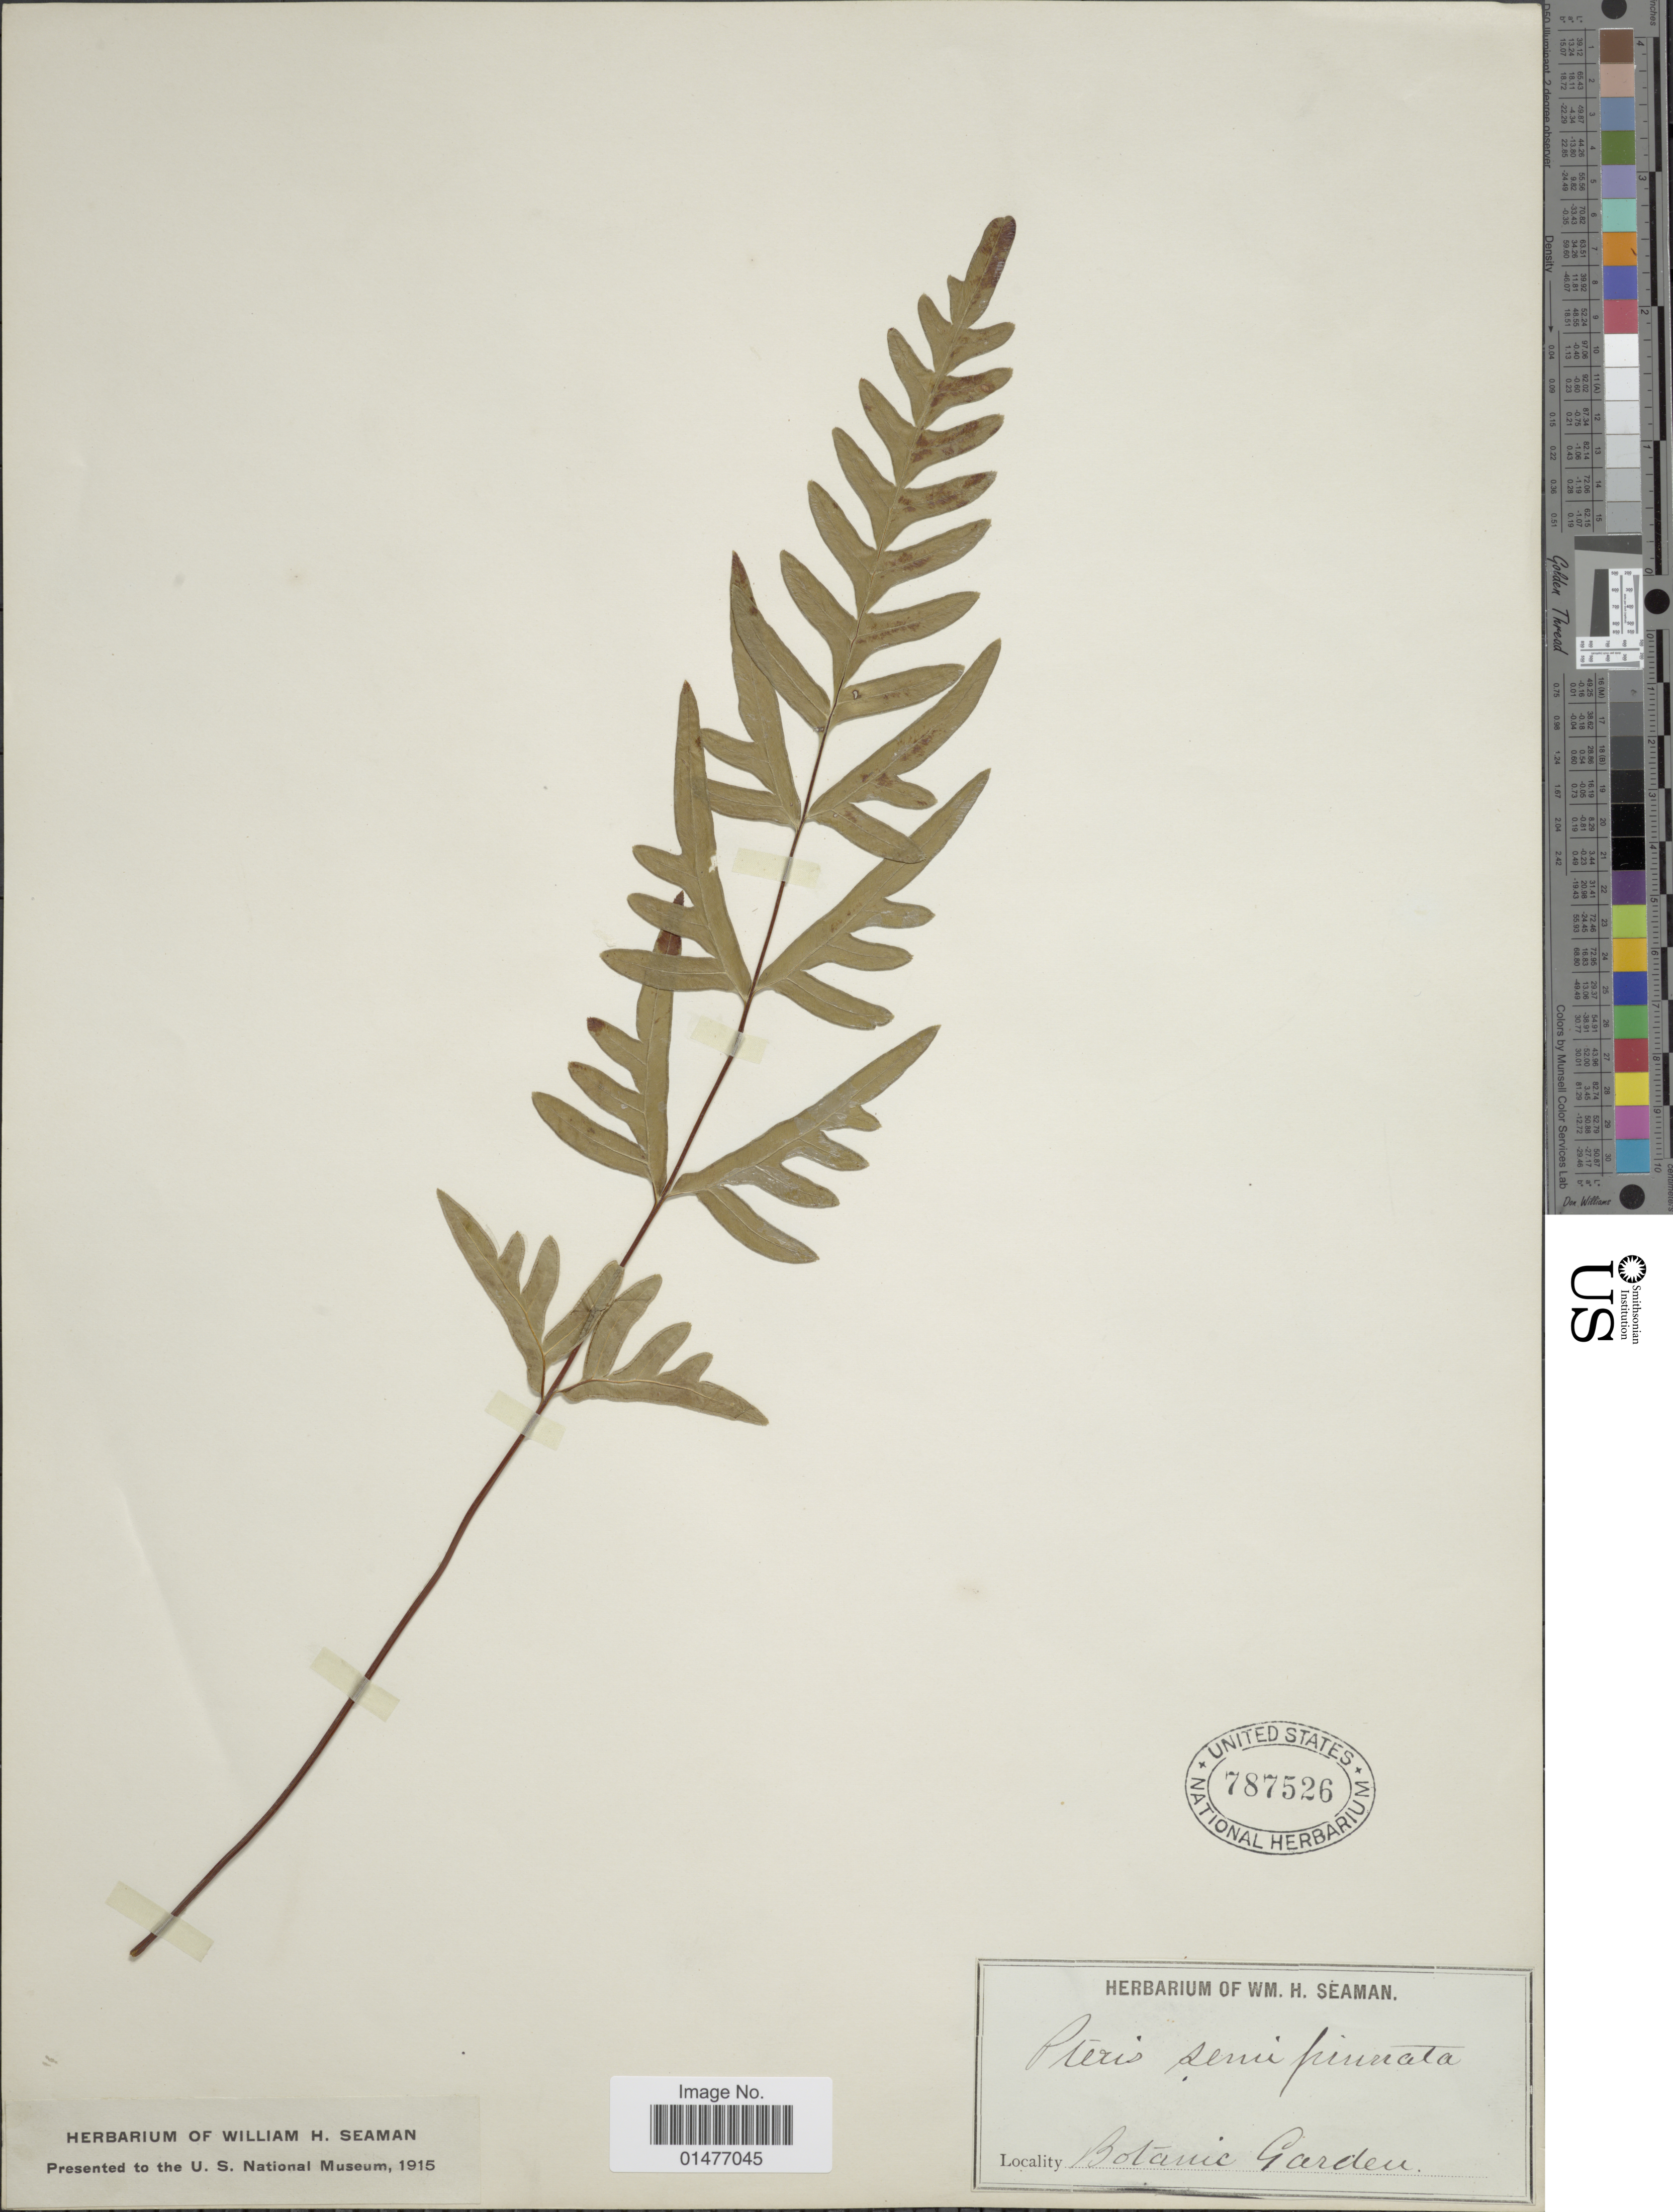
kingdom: Plantae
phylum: Tracheophyta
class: Polypodiopsida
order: Polypodiales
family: Pteridaceae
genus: Pteris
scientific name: Pteris semipinnata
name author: L.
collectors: ex herb. Seaman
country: United States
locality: Botanic Garden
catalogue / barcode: US 787526